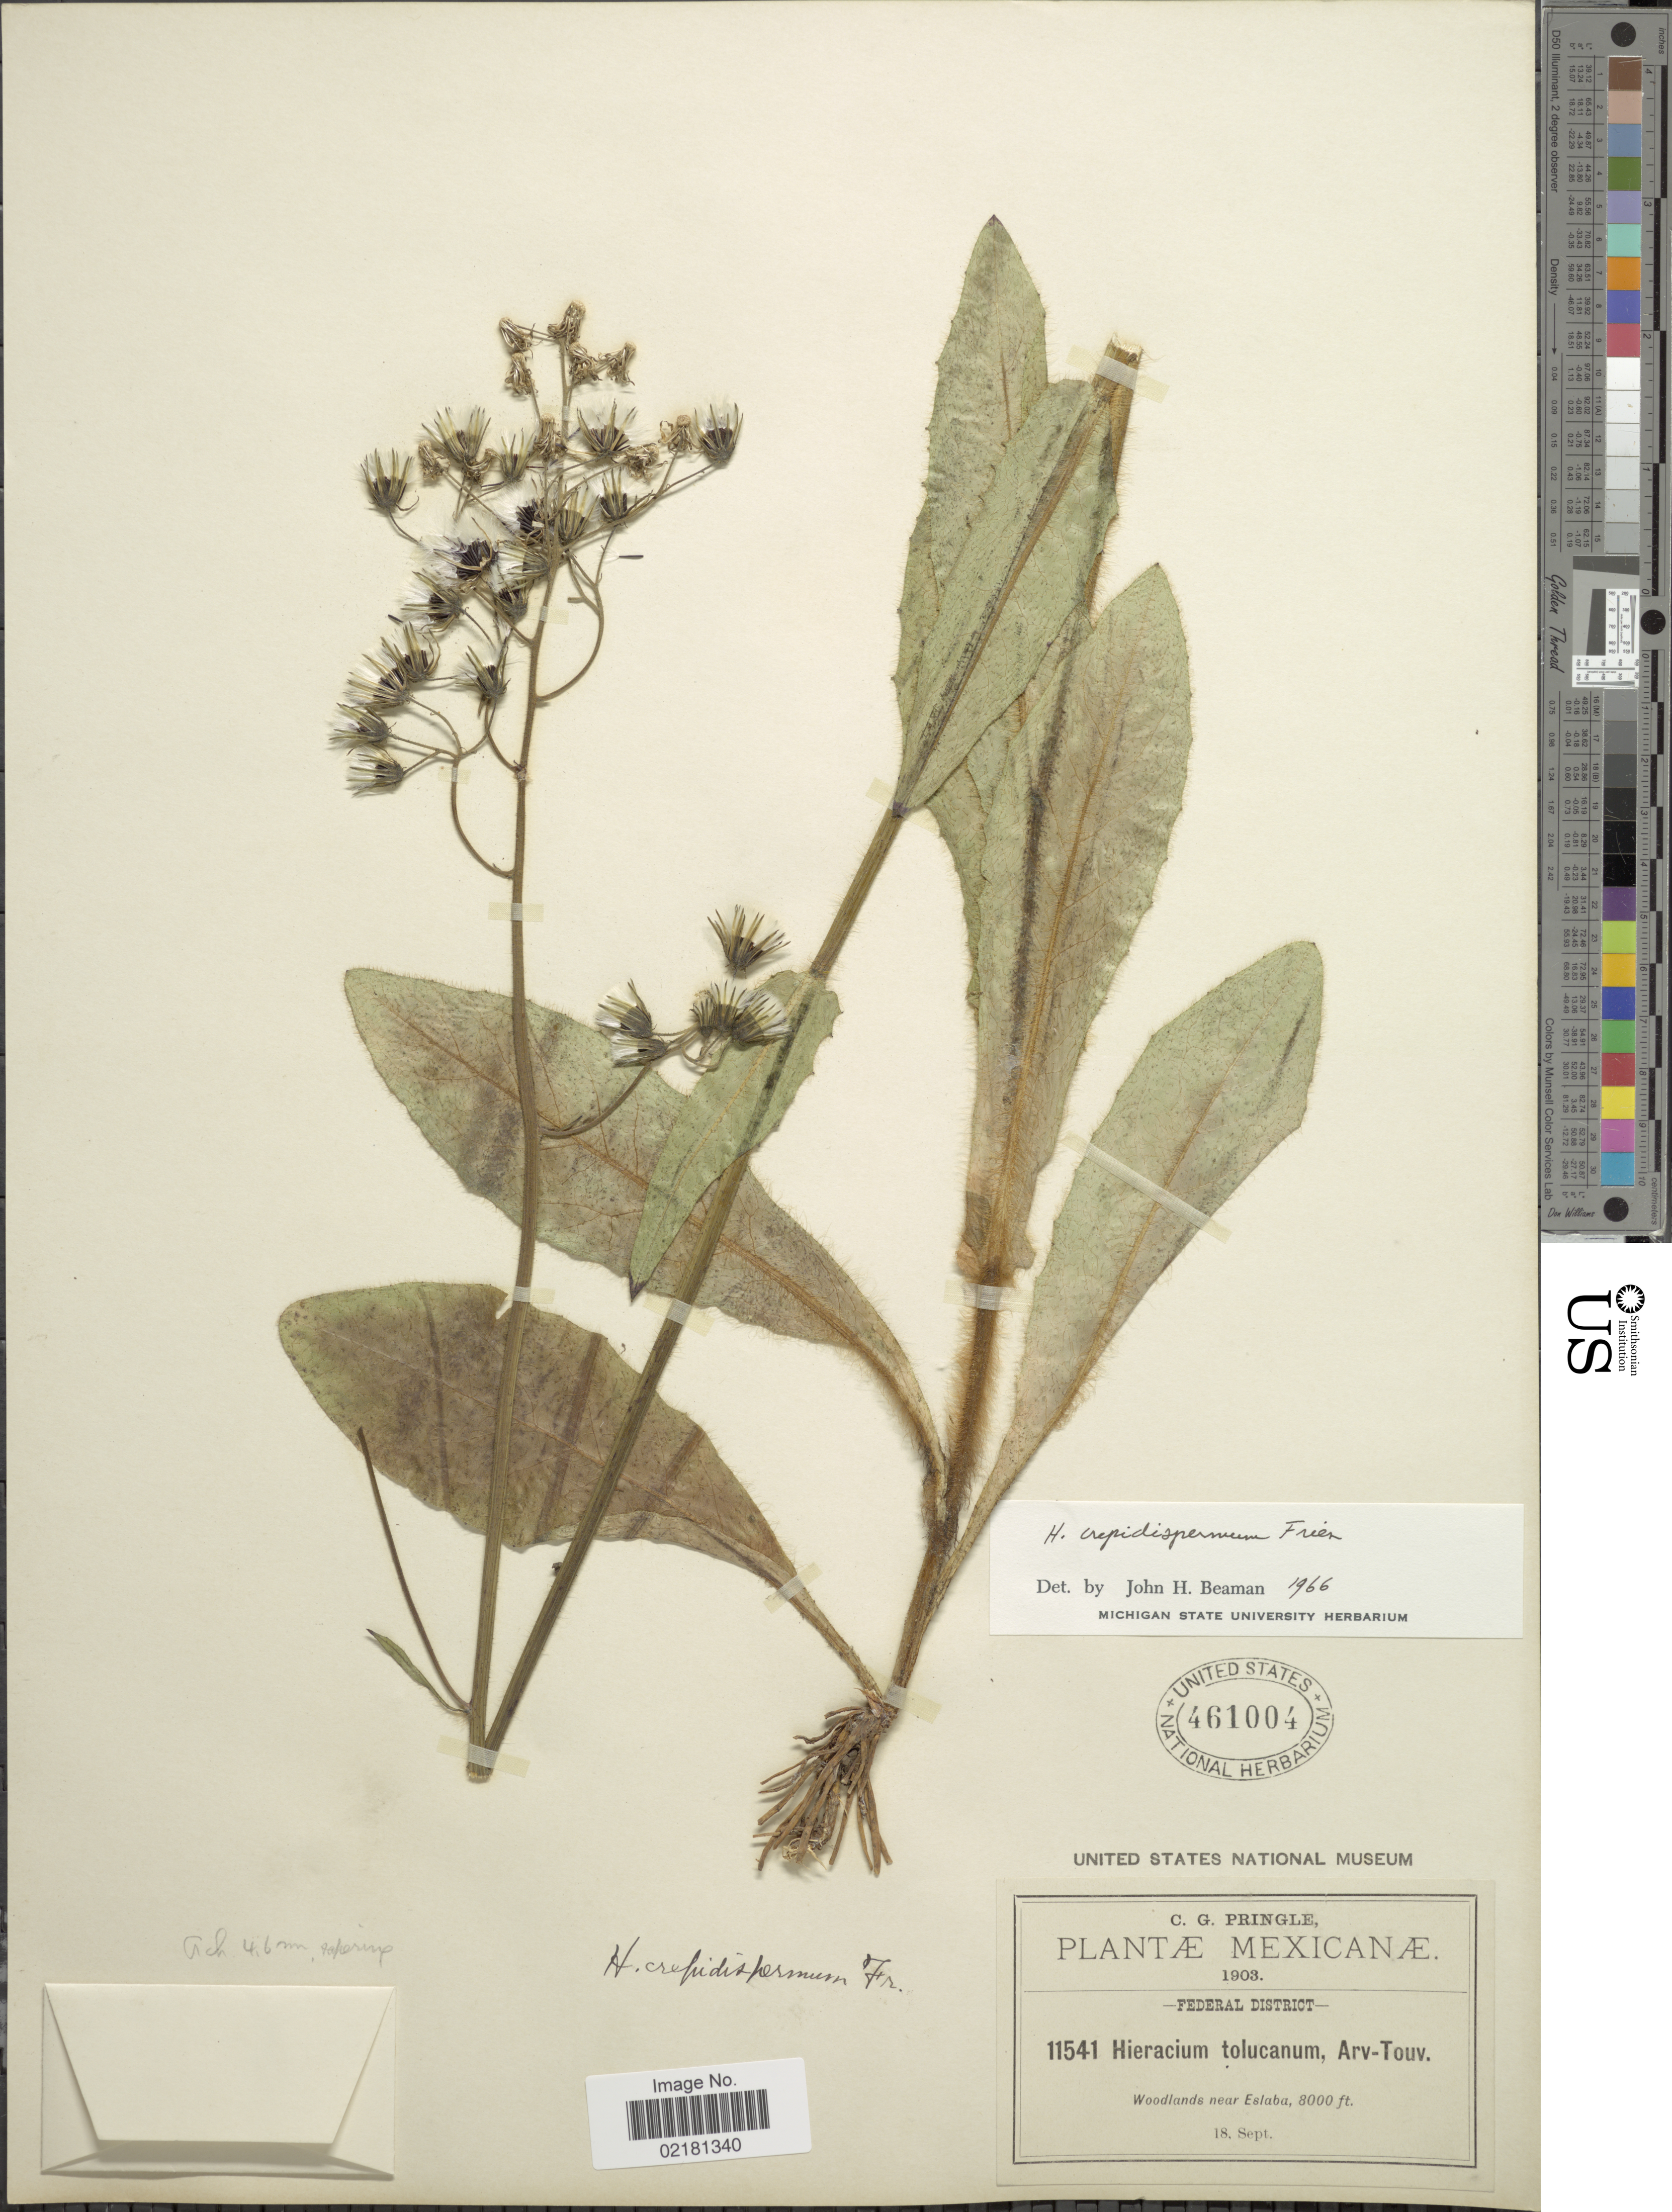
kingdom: Plantae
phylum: Tracheophyta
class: Magnoliopsida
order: Asterales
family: Asteraceae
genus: Hieracium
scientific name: Hieracium crepidispermum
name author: Fr.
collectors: C. G. Pringle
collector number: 11541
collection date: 1903-09-18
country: Mexico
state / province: Distrito Federal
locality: Woodlands near Eslaba.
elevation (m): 2438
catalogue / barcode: US 461004